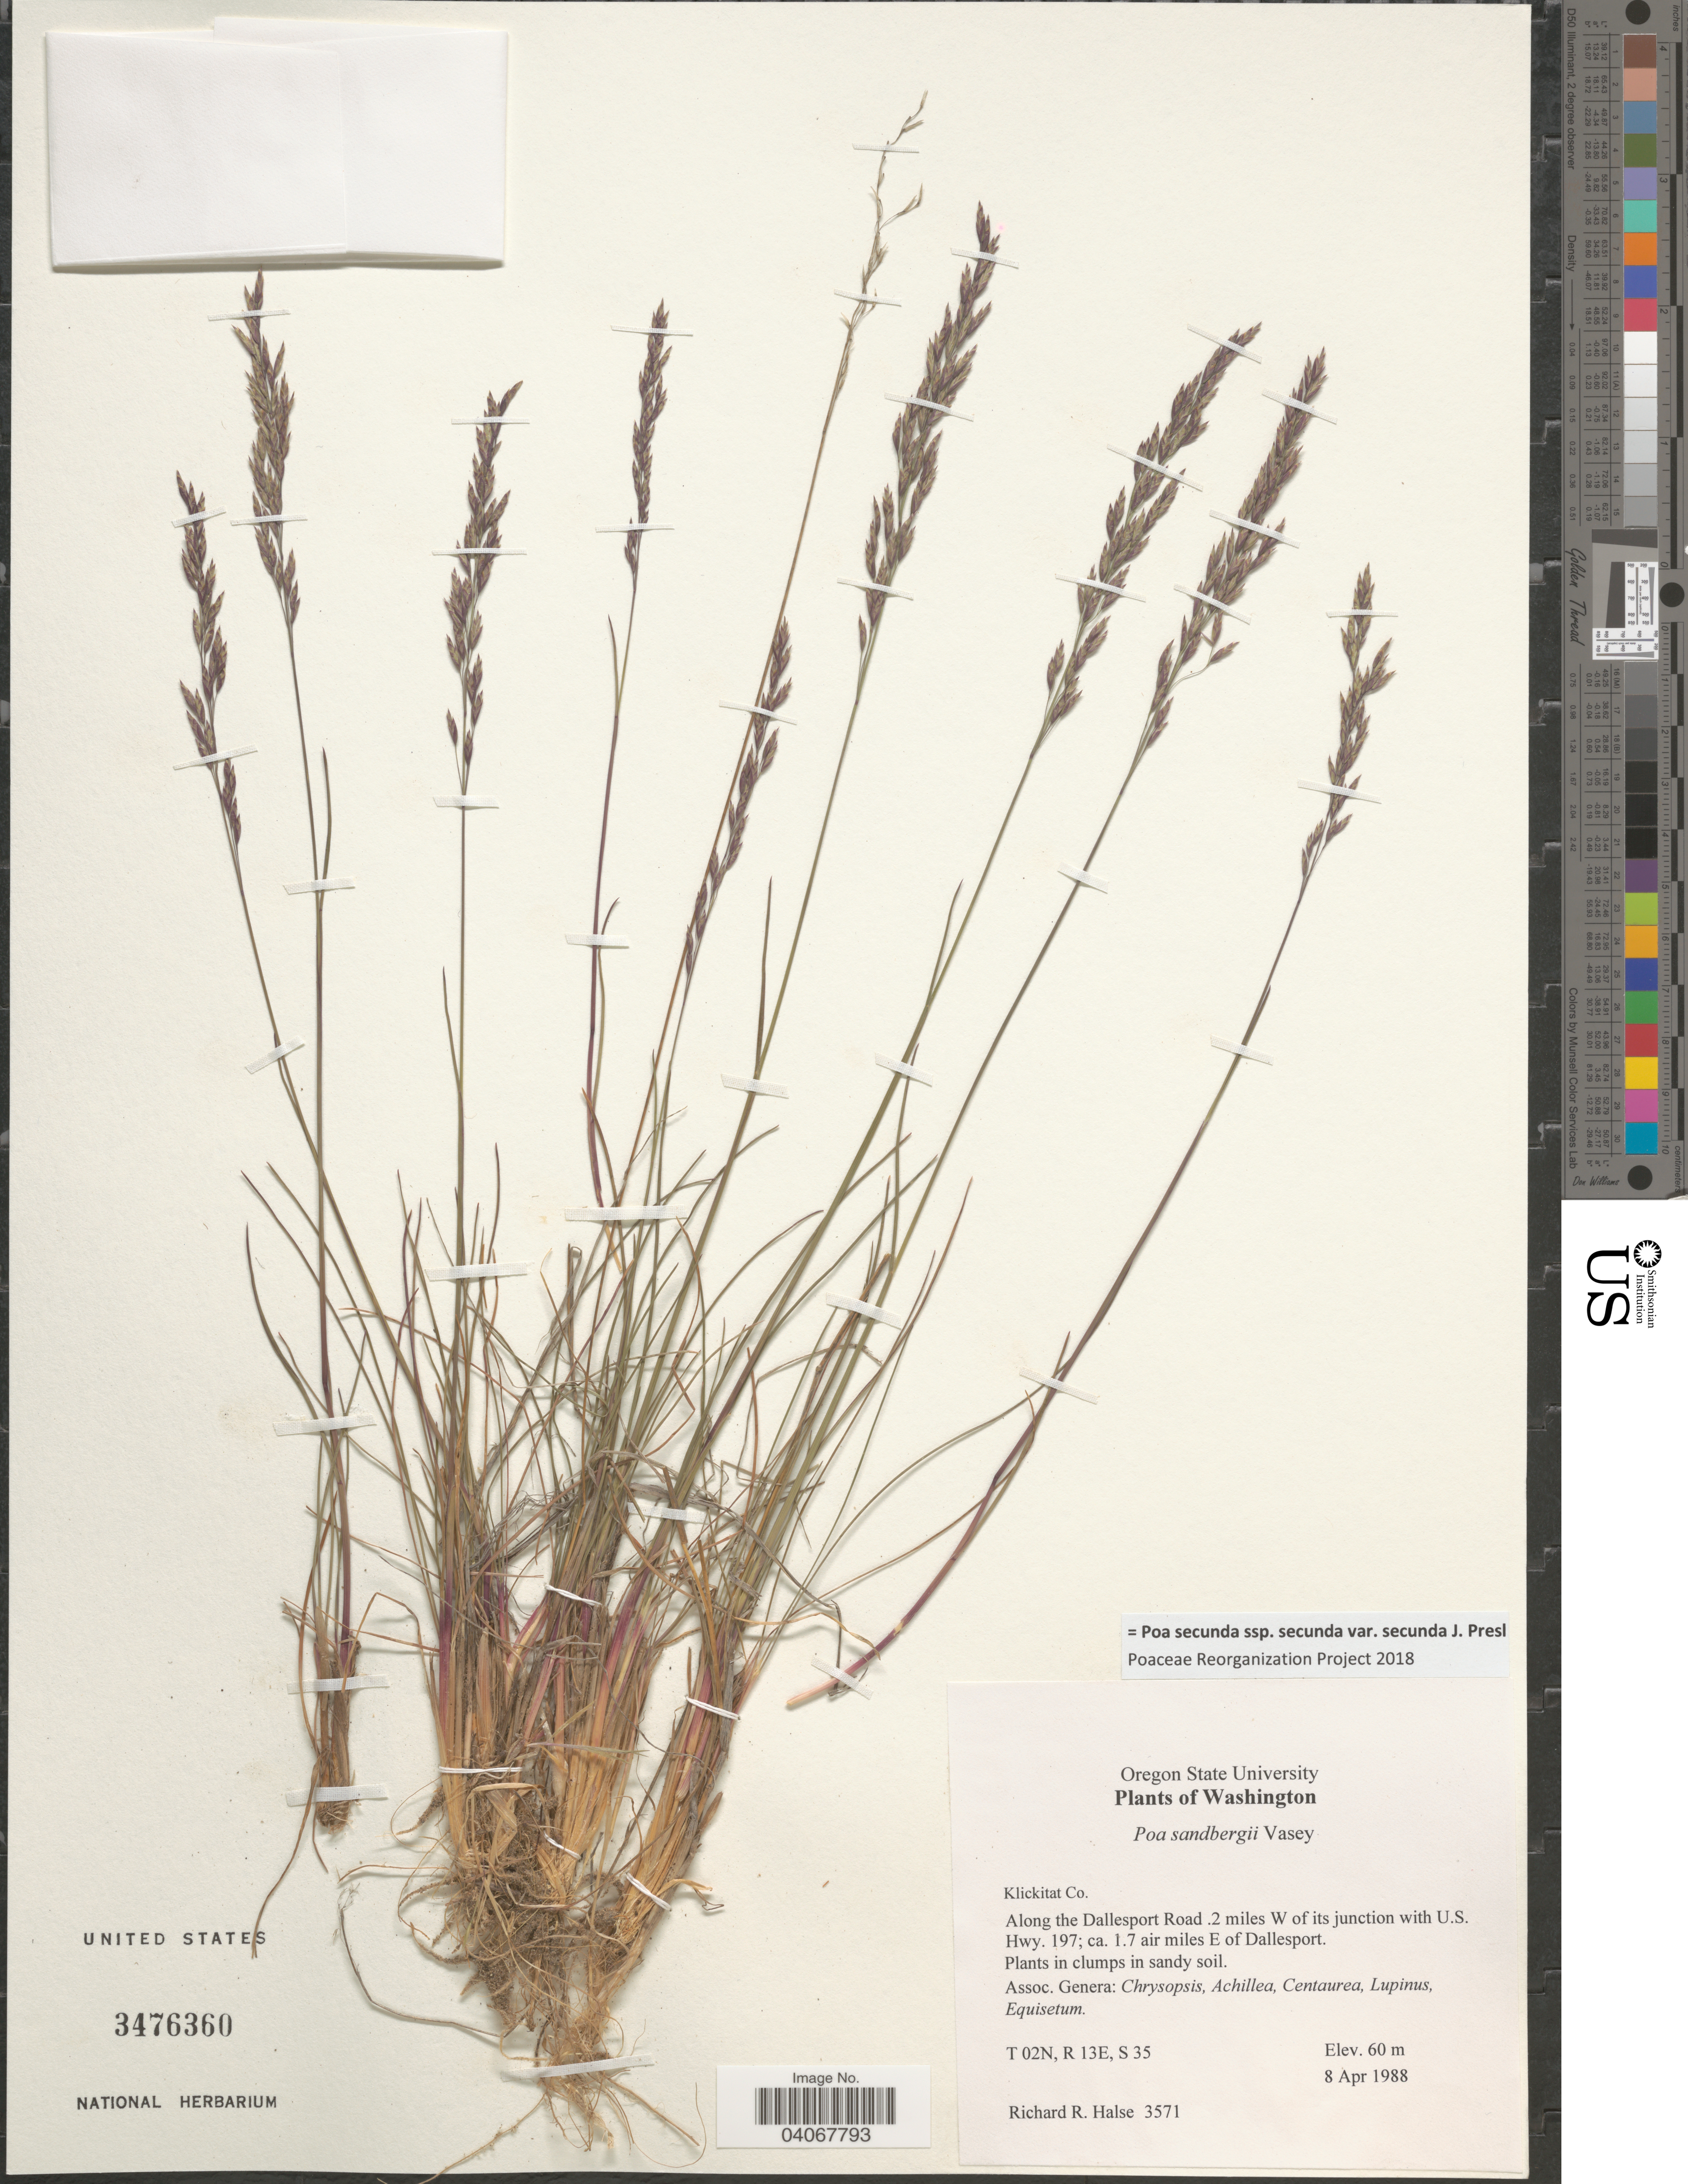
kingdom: Plantae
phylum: Tracheophyta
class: Liliopsida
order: Poales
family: Poaceae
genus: Poa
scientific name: Poa secunda subsp. secunda var. secunda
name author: J. Presl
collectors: R. Halse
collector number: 3571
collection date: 1988-04-08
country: United States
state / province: Washington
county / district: Klickitat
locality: Klickitat Co. Along the Dallesport Road .2 miles W of its junction with U.S. Hwy. 197; ca. 1.7 air miles E of Dallesport. T 02N, R 13E, S 35.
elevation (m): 60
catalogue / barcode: US 3476360